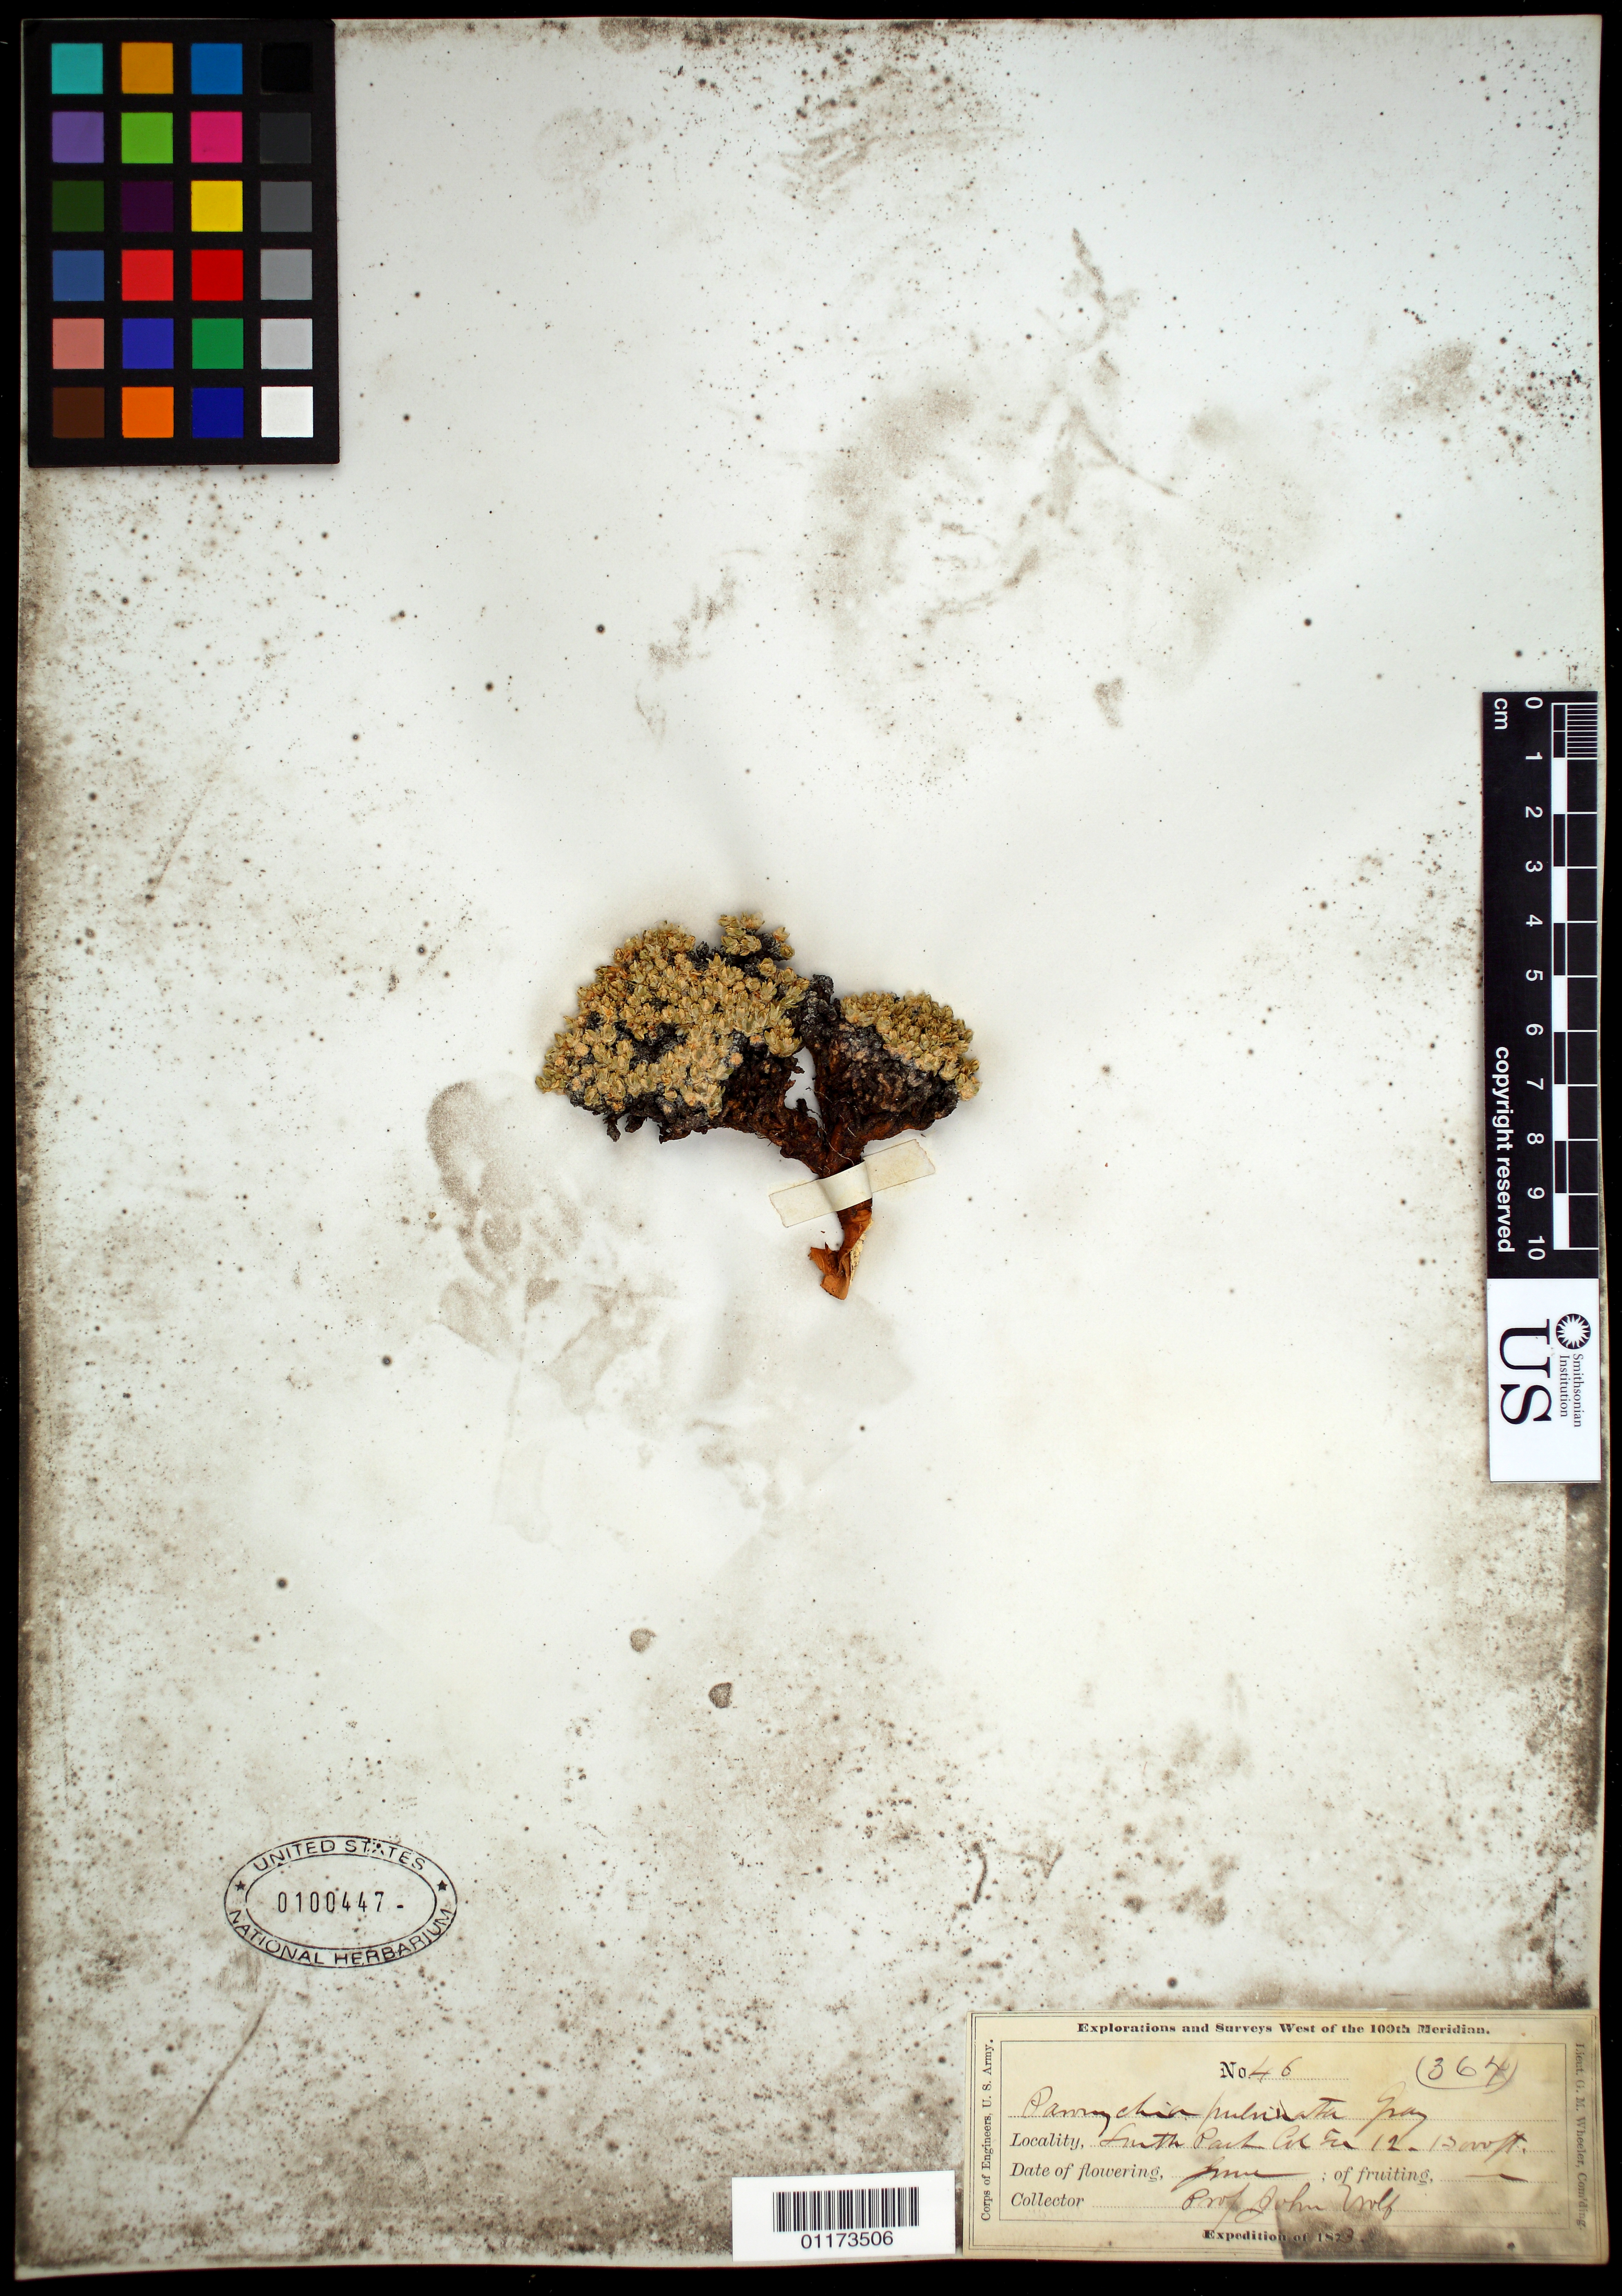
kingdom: Plantae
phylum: Tracheophyta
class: Magnoliopsida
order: Caryophyllales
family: Caryophyllaceae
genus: Paronychia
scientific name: Paronychia pulvinata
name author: A. Gray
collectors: J. Wolf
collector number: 46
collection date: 1873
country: United States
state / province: Colorado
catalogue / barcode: US 100447